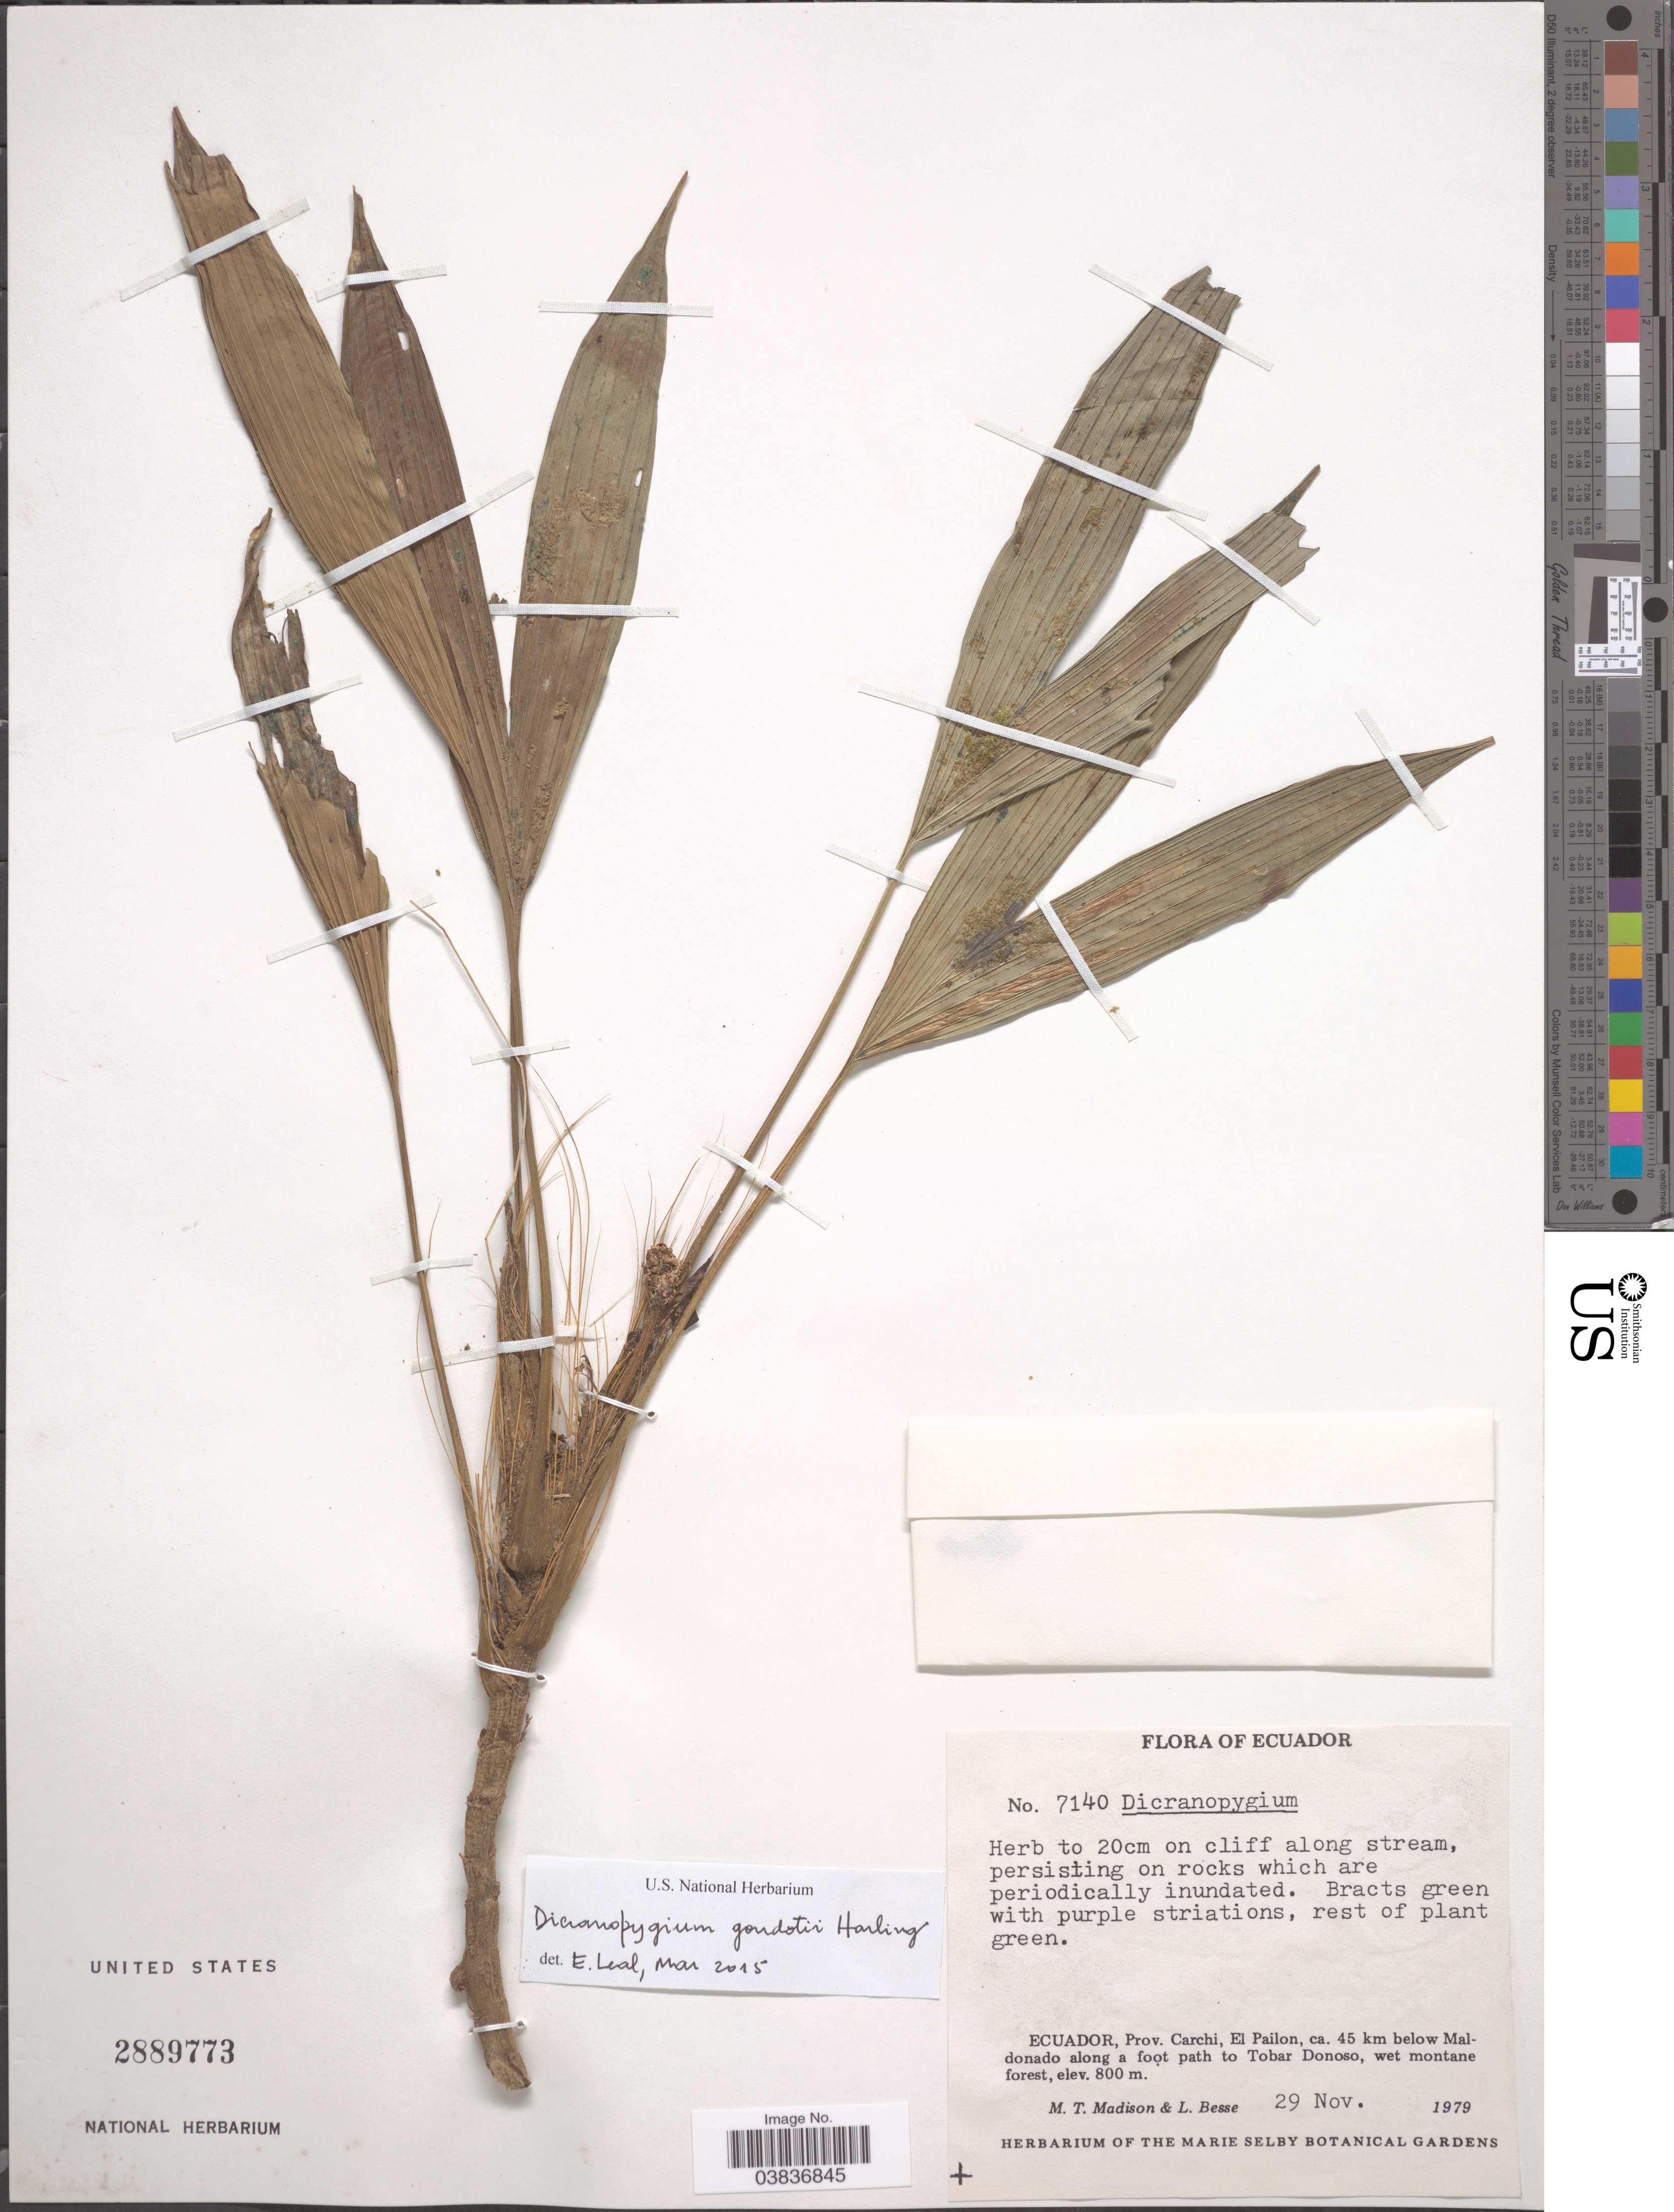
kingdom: Plantae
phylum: Tracheophyta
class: Liliopsida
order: Pandanales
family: Cyclanthaceae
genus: Dicranopygium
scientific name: Dicranopygium goudotii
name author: Hort.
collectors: M. T. Madison & L. Besse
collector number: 7140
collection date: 1979-11-29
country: Ecuador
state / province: Carchi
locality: El Pailon, ca. 45 km below Maldonado, along a foot path to Tobar Donoso.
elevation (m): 800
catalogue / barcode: US 2889773